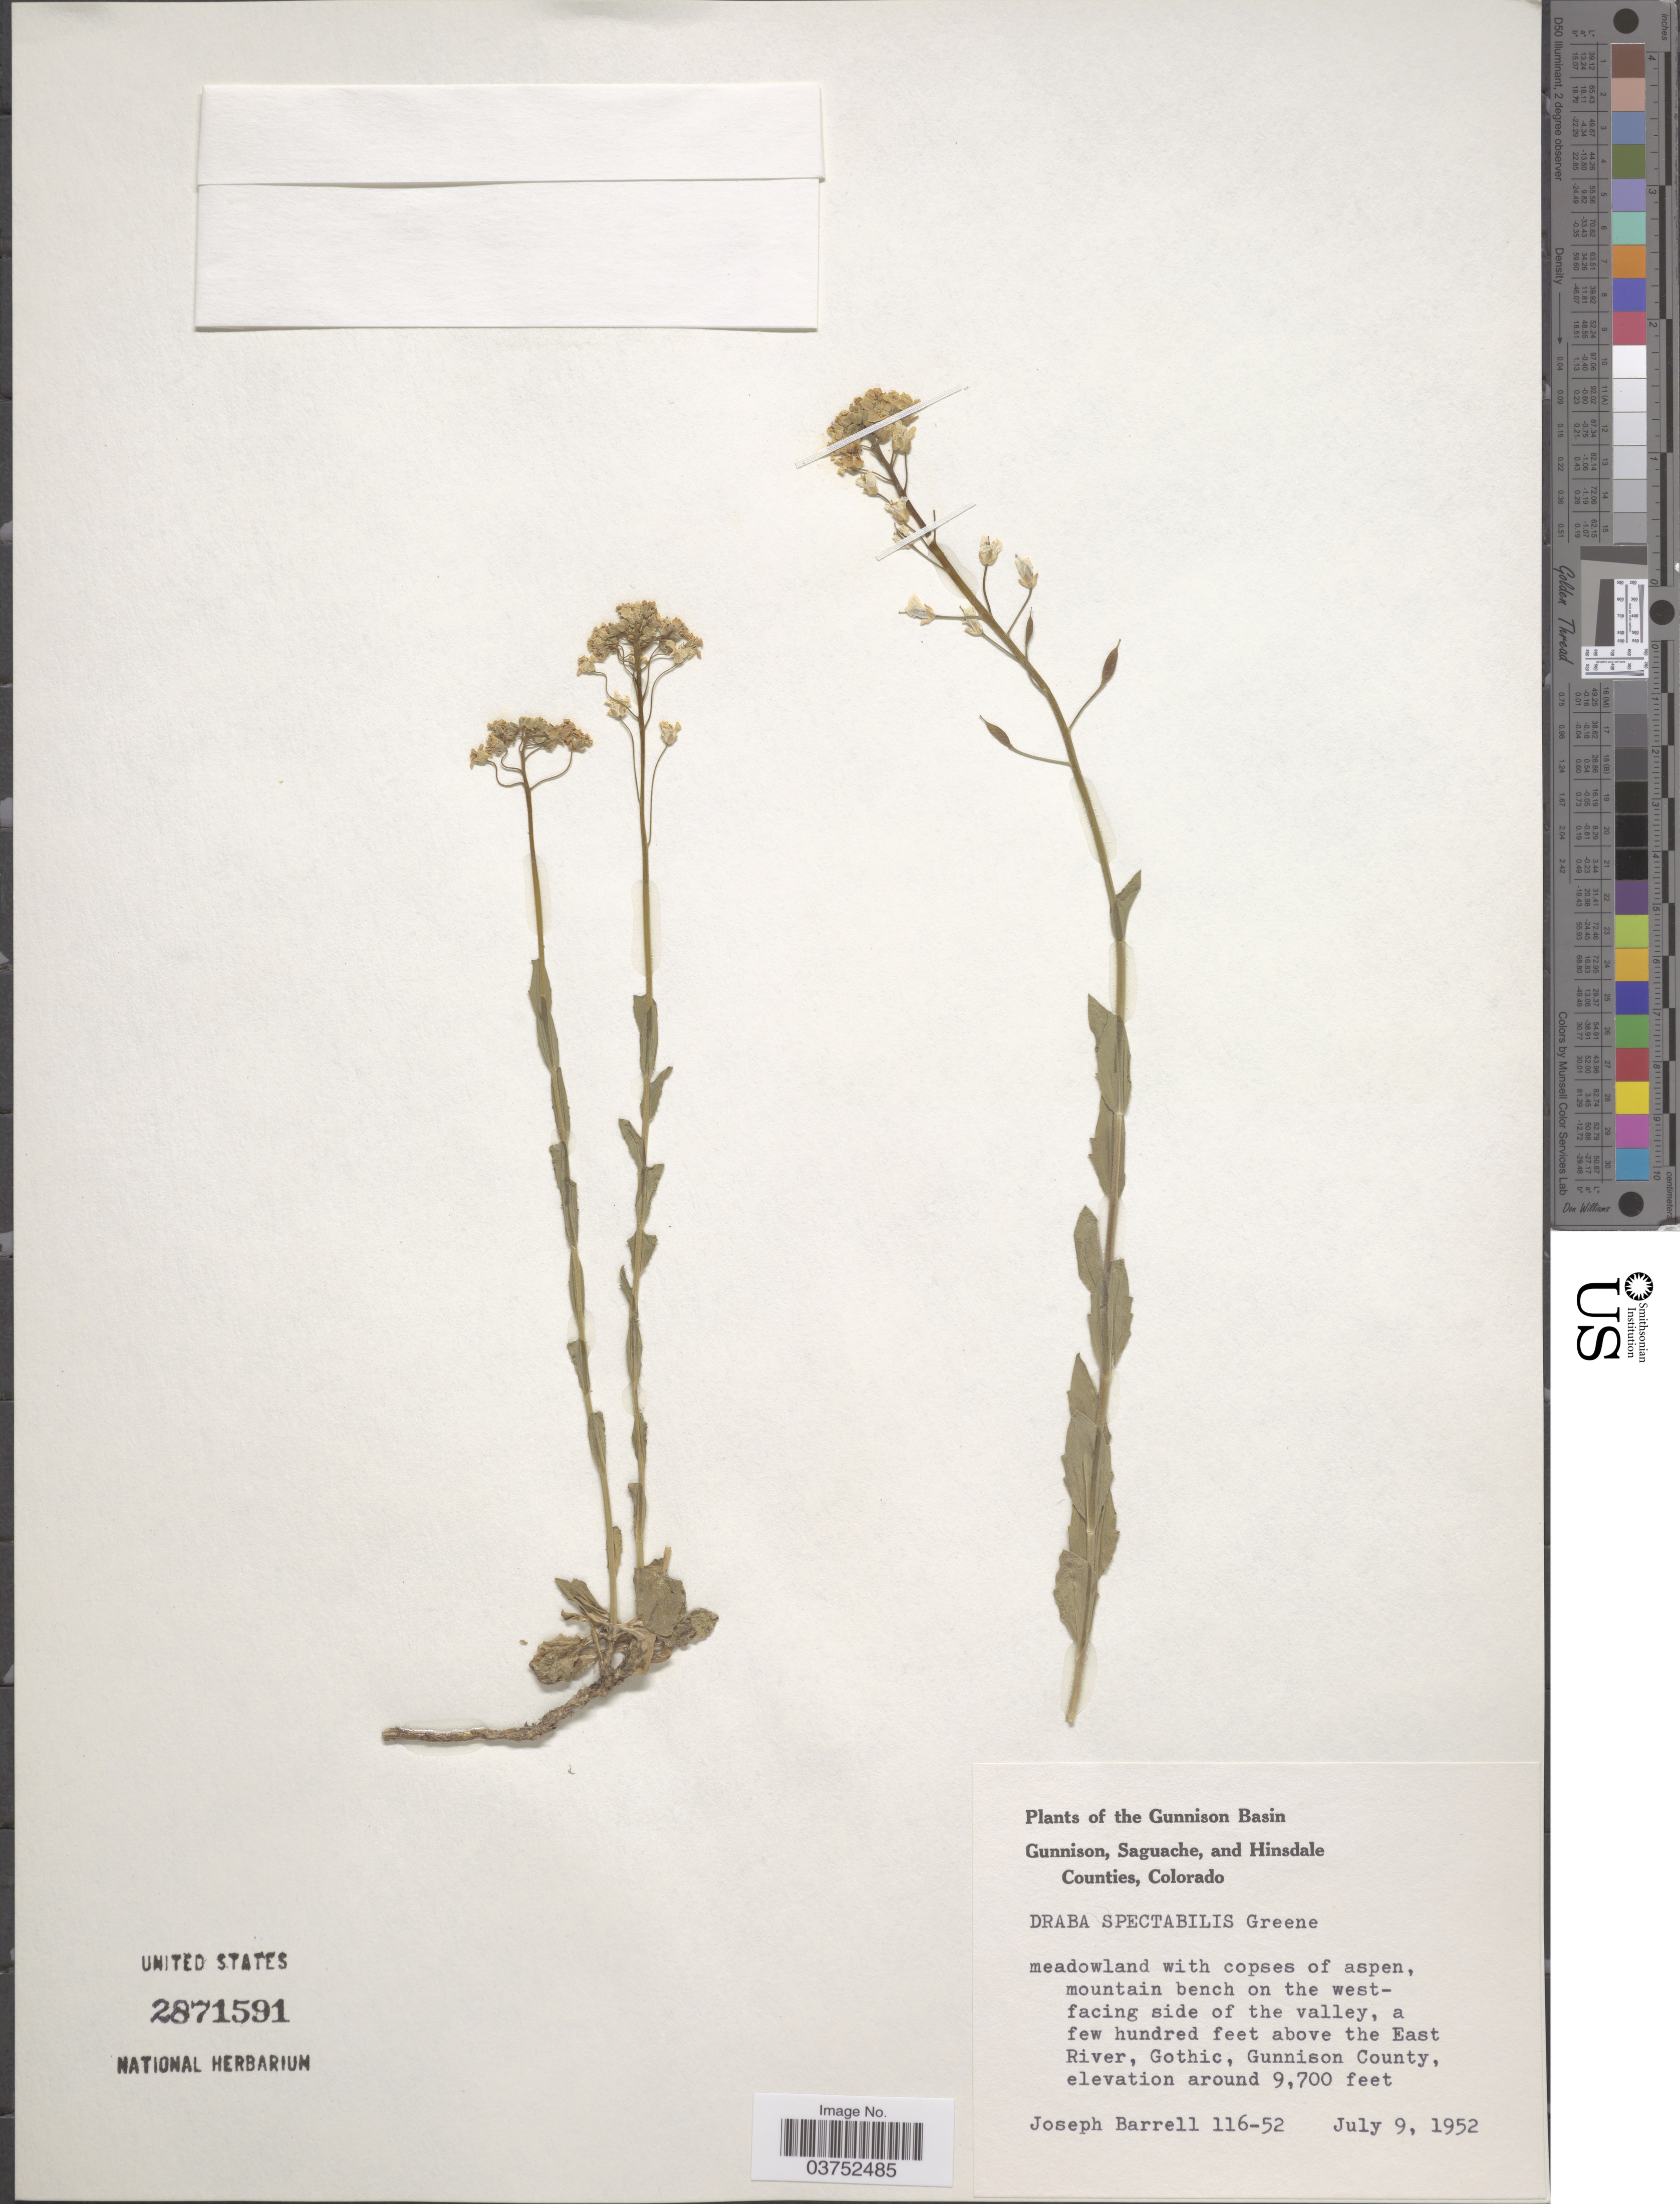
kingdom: Plantae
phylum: Tracheophyta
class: Magnoliopsida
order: Brassicales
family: Brassicaceae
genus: Draba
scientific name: Draba spectabilis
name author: Greene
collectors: J. Barrell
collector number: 116-52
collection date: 1952-07-09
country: United States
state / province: Colorado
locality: The Gunnison Basin. A few hundred feet above the East River, Gothic, Gunnison County.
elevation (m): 2957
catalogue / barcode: US 2871591